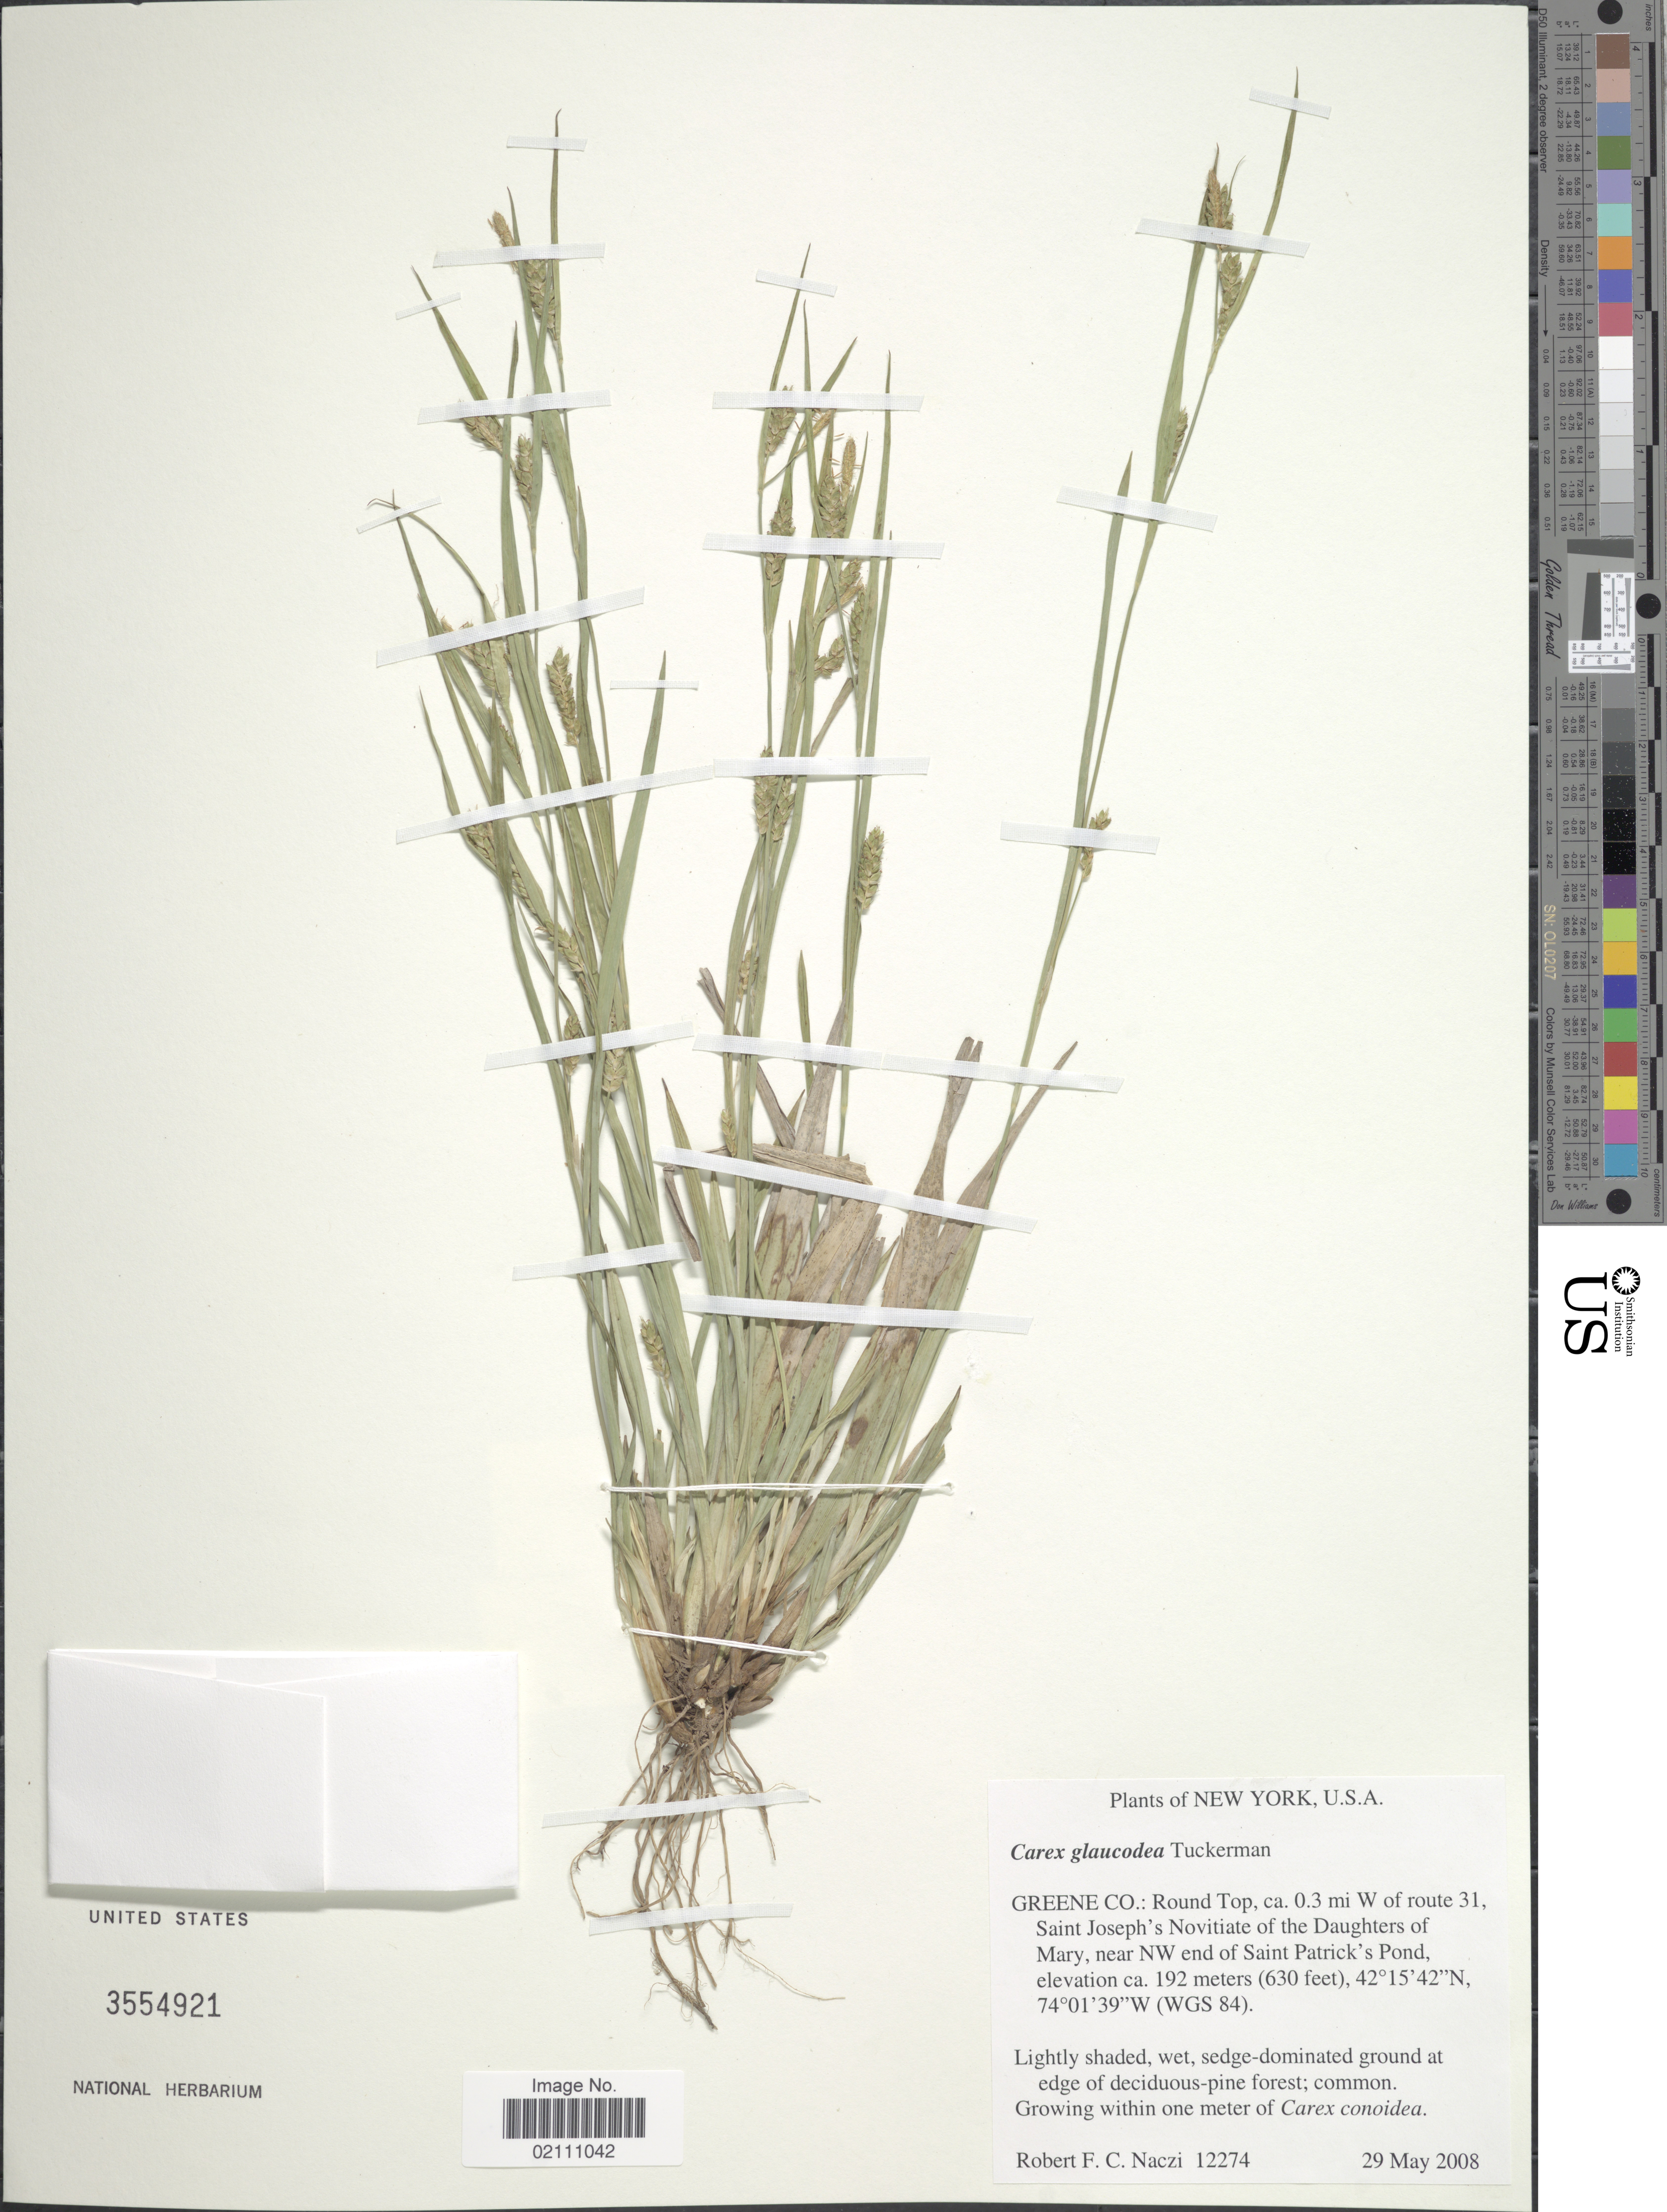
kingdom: Plantae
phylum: Tracheophyta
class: Liliopsida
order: Poales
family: Cyperaceae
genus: Carex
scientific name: Carex glaucodea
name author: Tuck. ex Olney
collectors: R. F. C. Naczi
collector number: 12274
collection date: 2008-05-29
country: United States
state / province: New York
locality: Greene Co.: Round Top, 0.3 mi W of route 31, Saint Joseph's Novitiate of the Daughters of Mary, near Nw end of Saint Patrick's Pond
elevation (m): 192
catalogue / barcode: US 3554921